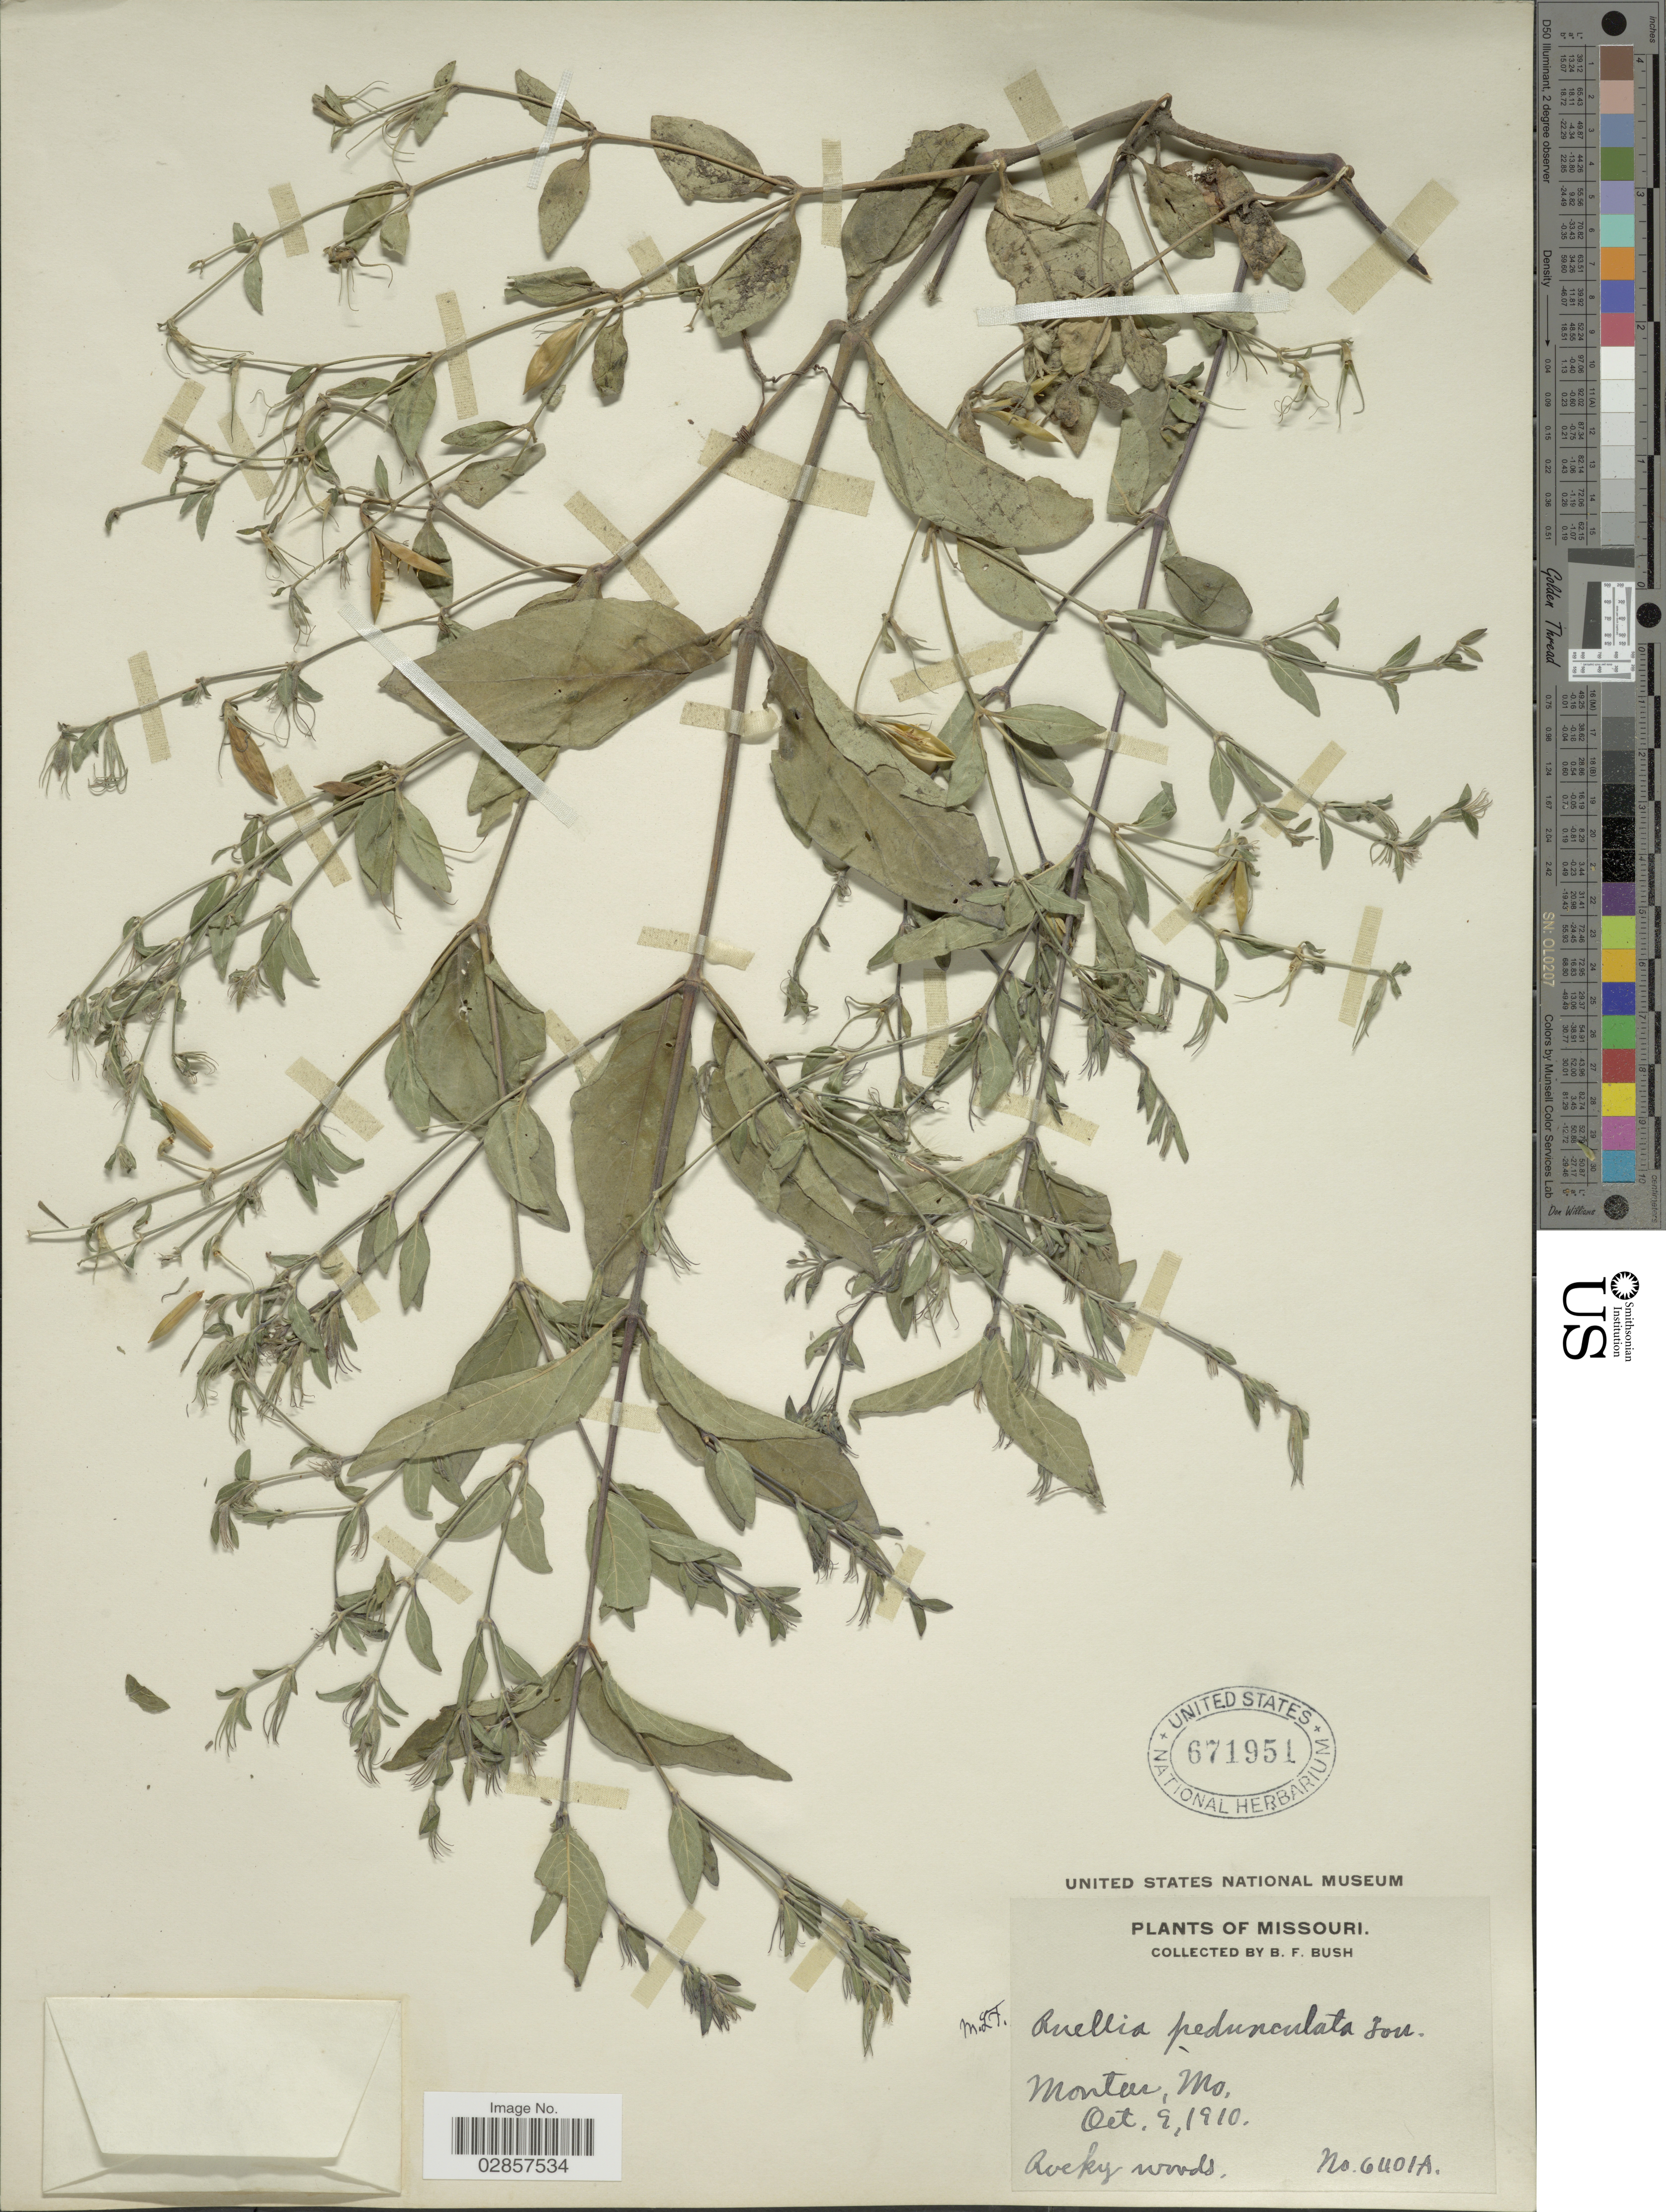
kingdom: Plantae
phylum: Tracheophyta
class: Magnoliopsida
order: Lamiales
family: Acanthaceae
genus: Ruellia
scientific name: Ruellia pedunculata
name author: Torr. ex A. Gray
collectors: B. F. Bush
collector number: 6401A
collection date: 1910-10-09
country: United States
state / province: Missouri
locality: Montier.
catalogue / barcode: US 671951